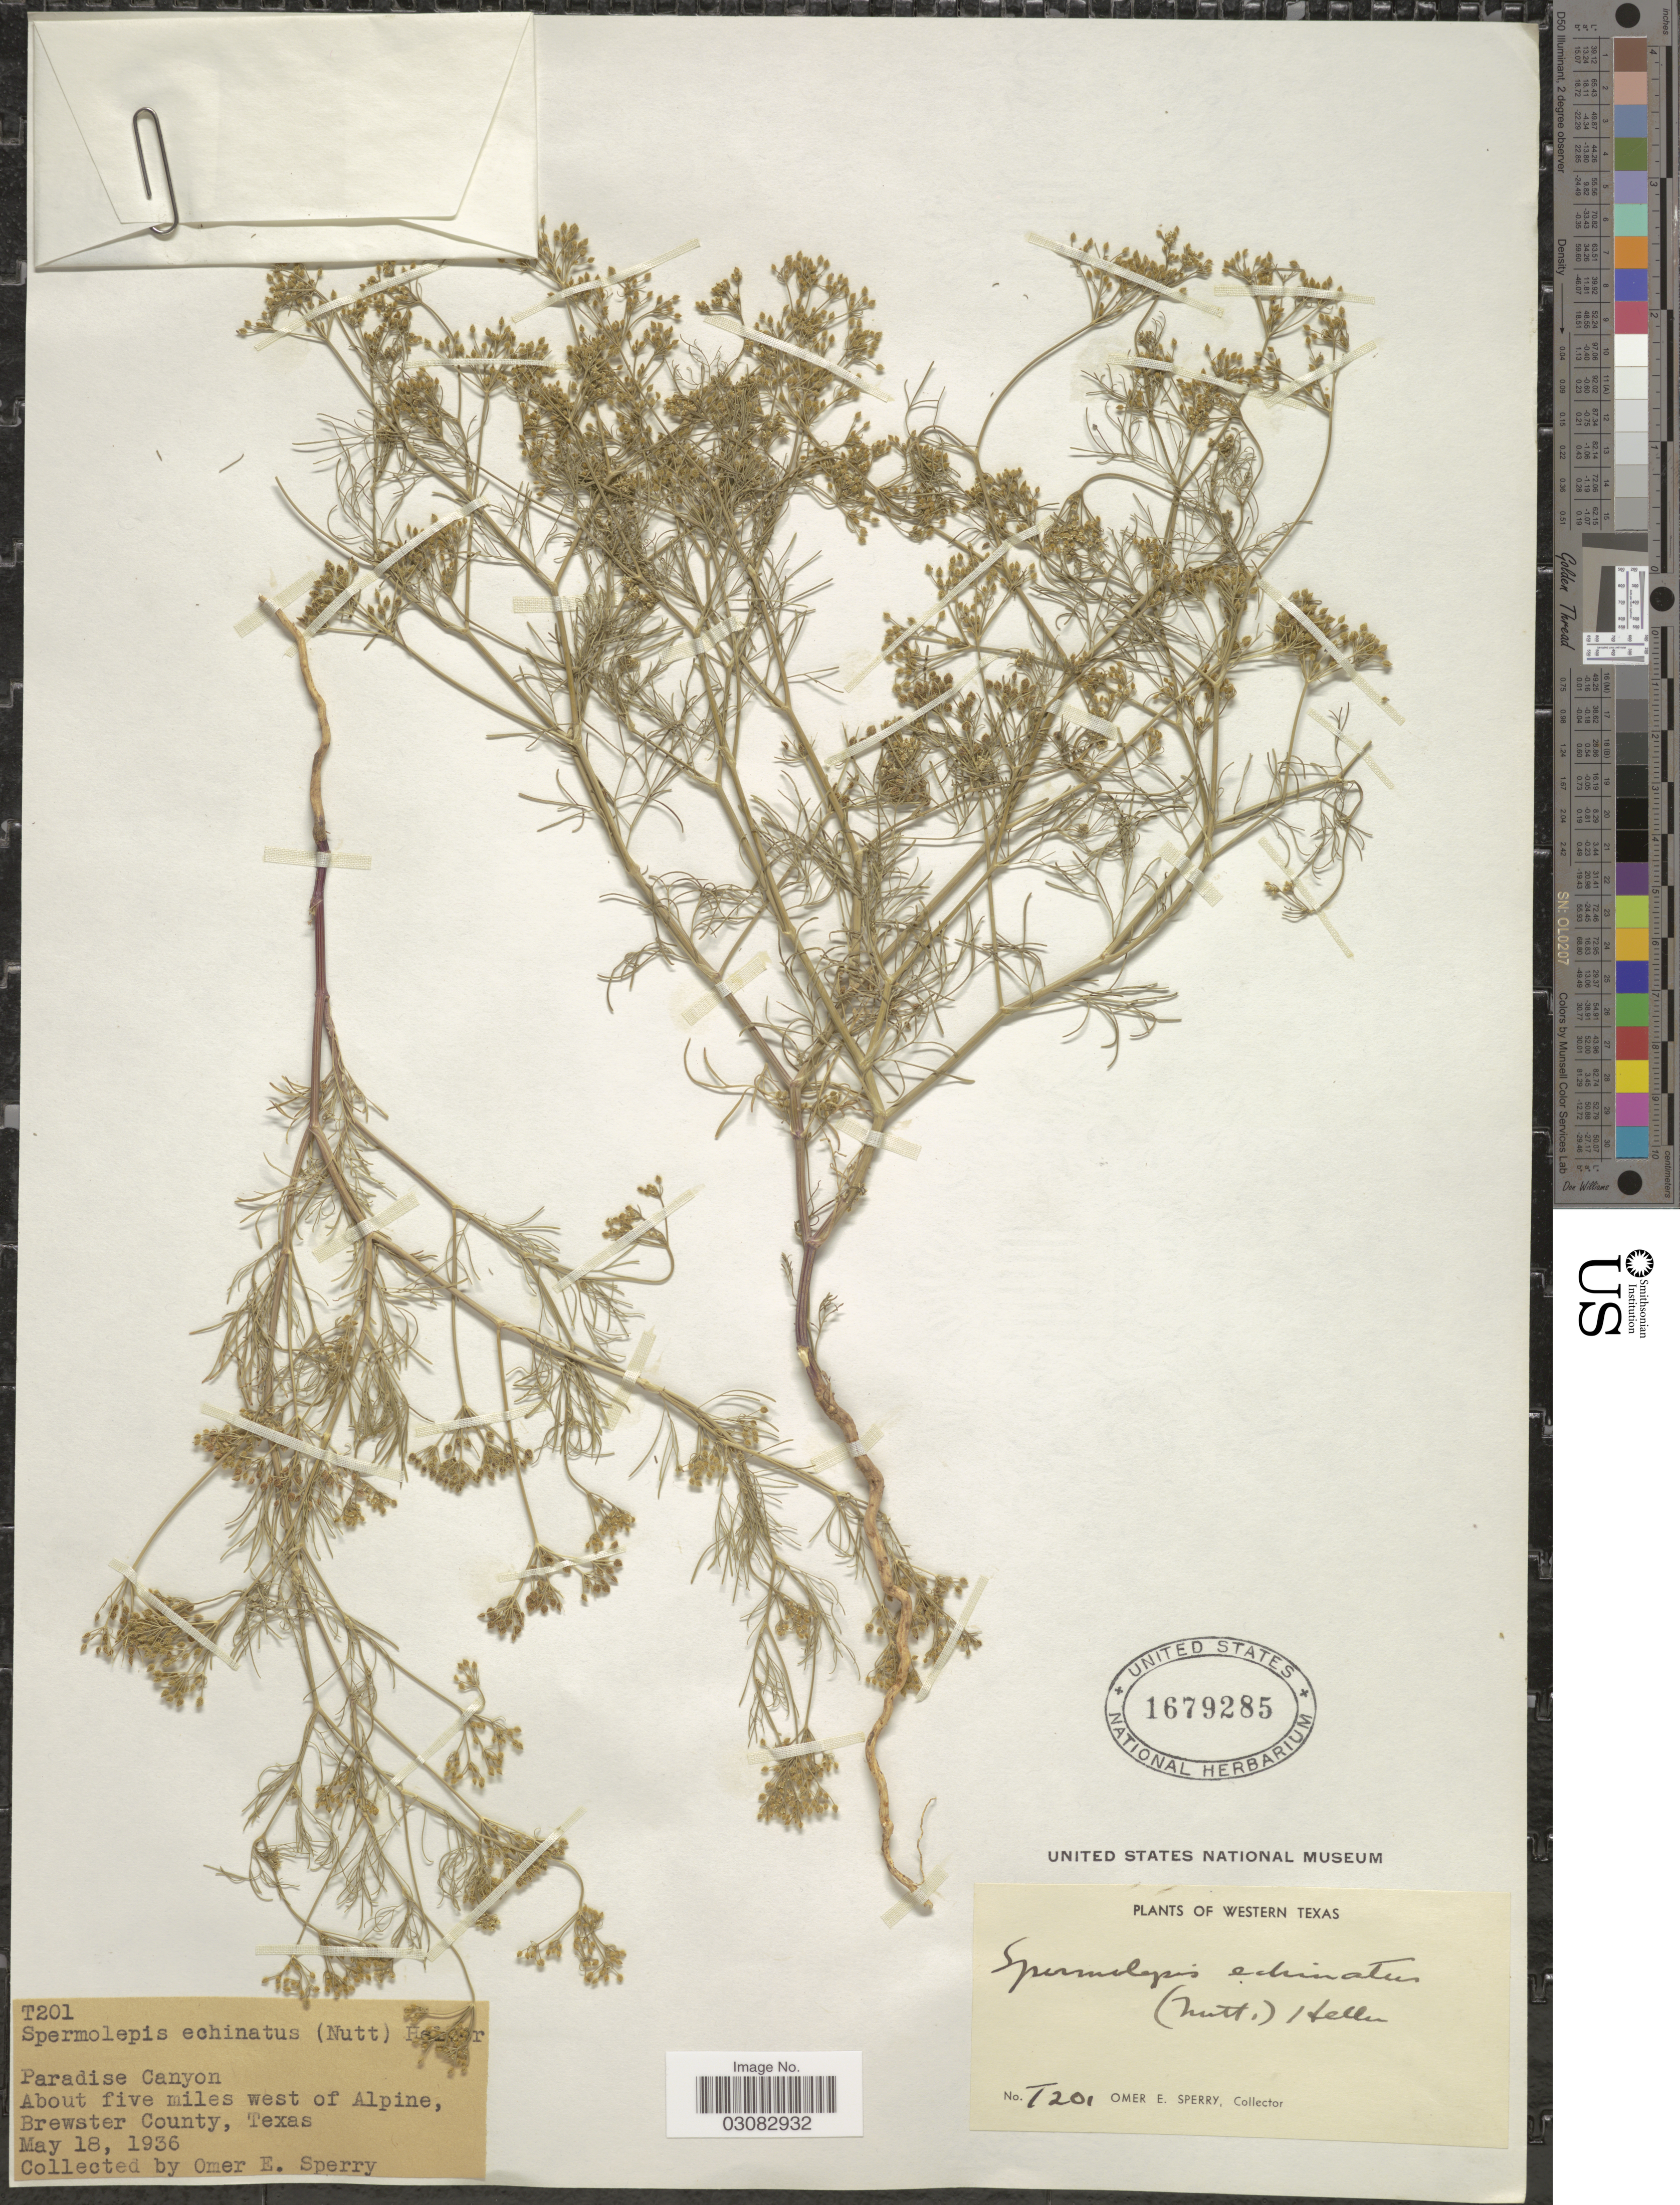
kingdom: Plantae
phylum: Tracheophyta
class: Magnoliopsida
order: Apiales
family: Apiaceae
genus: Spermolepis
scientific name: Spermolepis echinata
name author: (Nutt. ex DC.) A. Heller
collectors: O. E. Sperry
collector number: T201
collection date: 1936-05-18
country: United States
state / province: Texas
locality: Western Texas, Paradise Canyon, About five miles west of Alpine, Brewster County.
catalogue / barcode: US 1679285